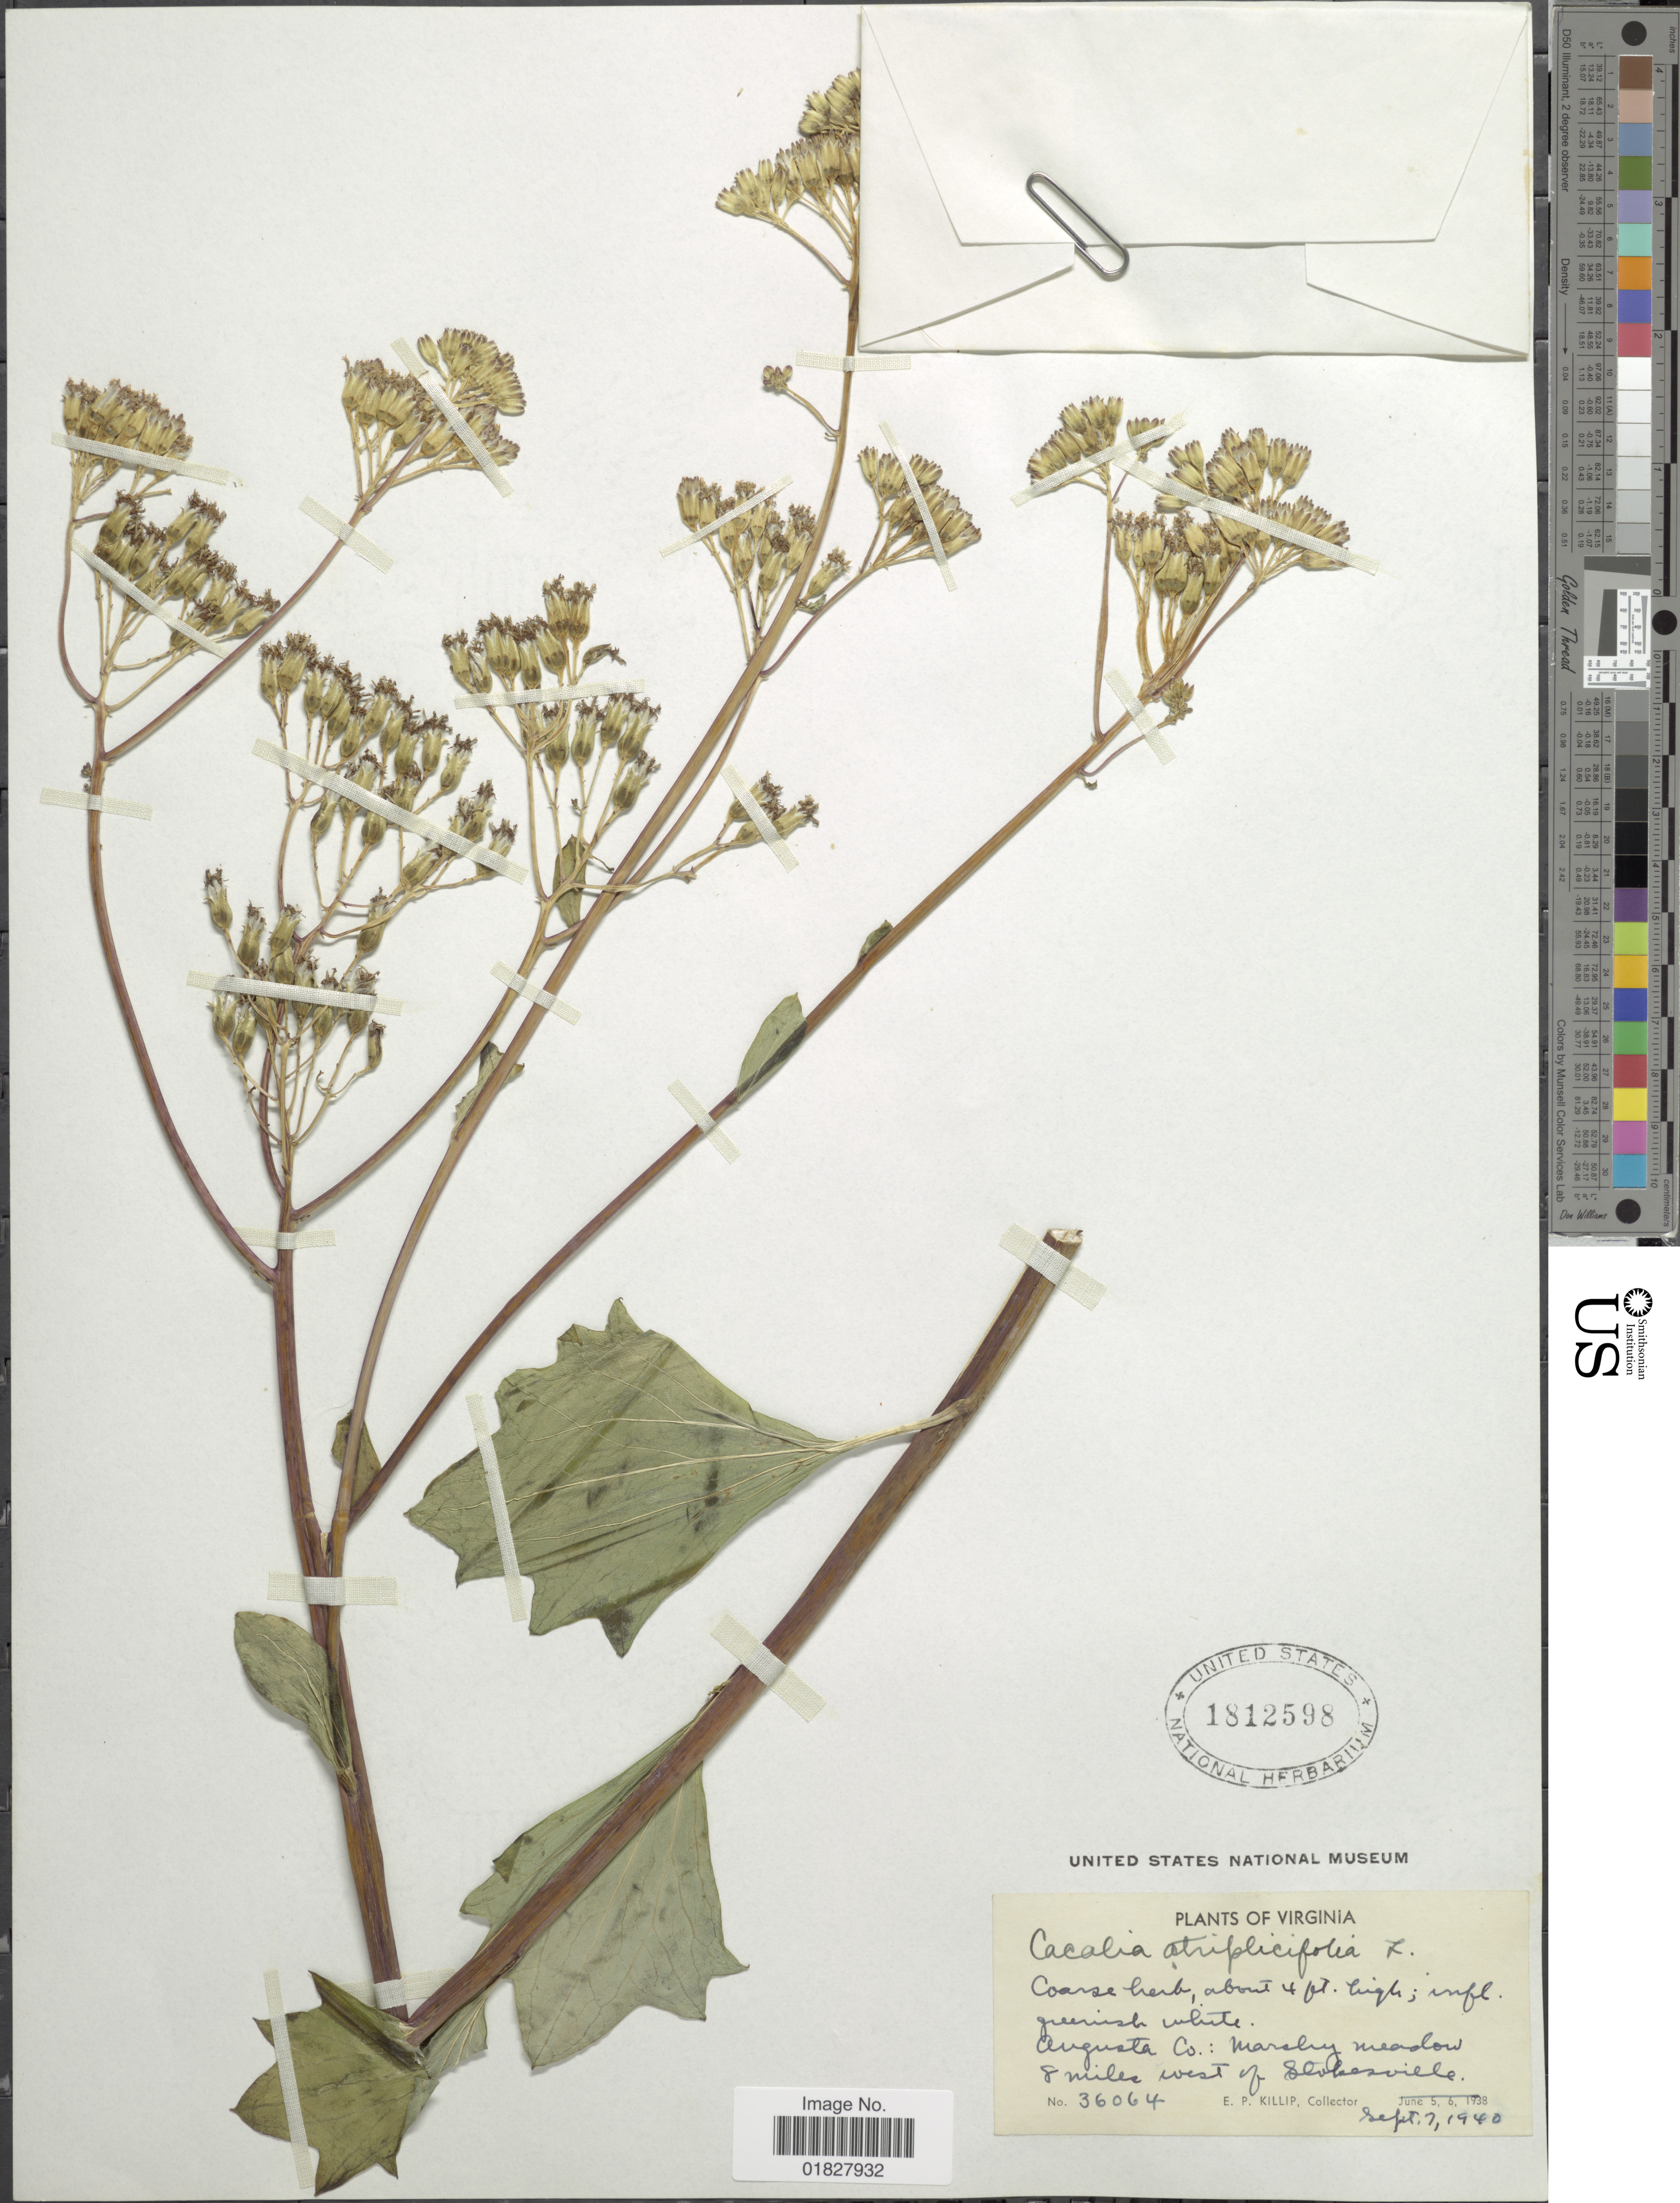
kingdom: Plantae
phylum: Tracheophyta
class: Magnoliopsida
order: Asterales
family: Asteraceae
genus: Arnoglossum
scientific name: Arnoglossum atriplicifolium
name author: (L.) H. Rob.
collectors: E. P. Killip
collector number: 36064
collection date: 1940-09-07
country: United States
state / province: Virginia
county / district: Augusta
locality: Augusta Co., 8 miles west of Stokesville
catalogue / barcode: US 1812598